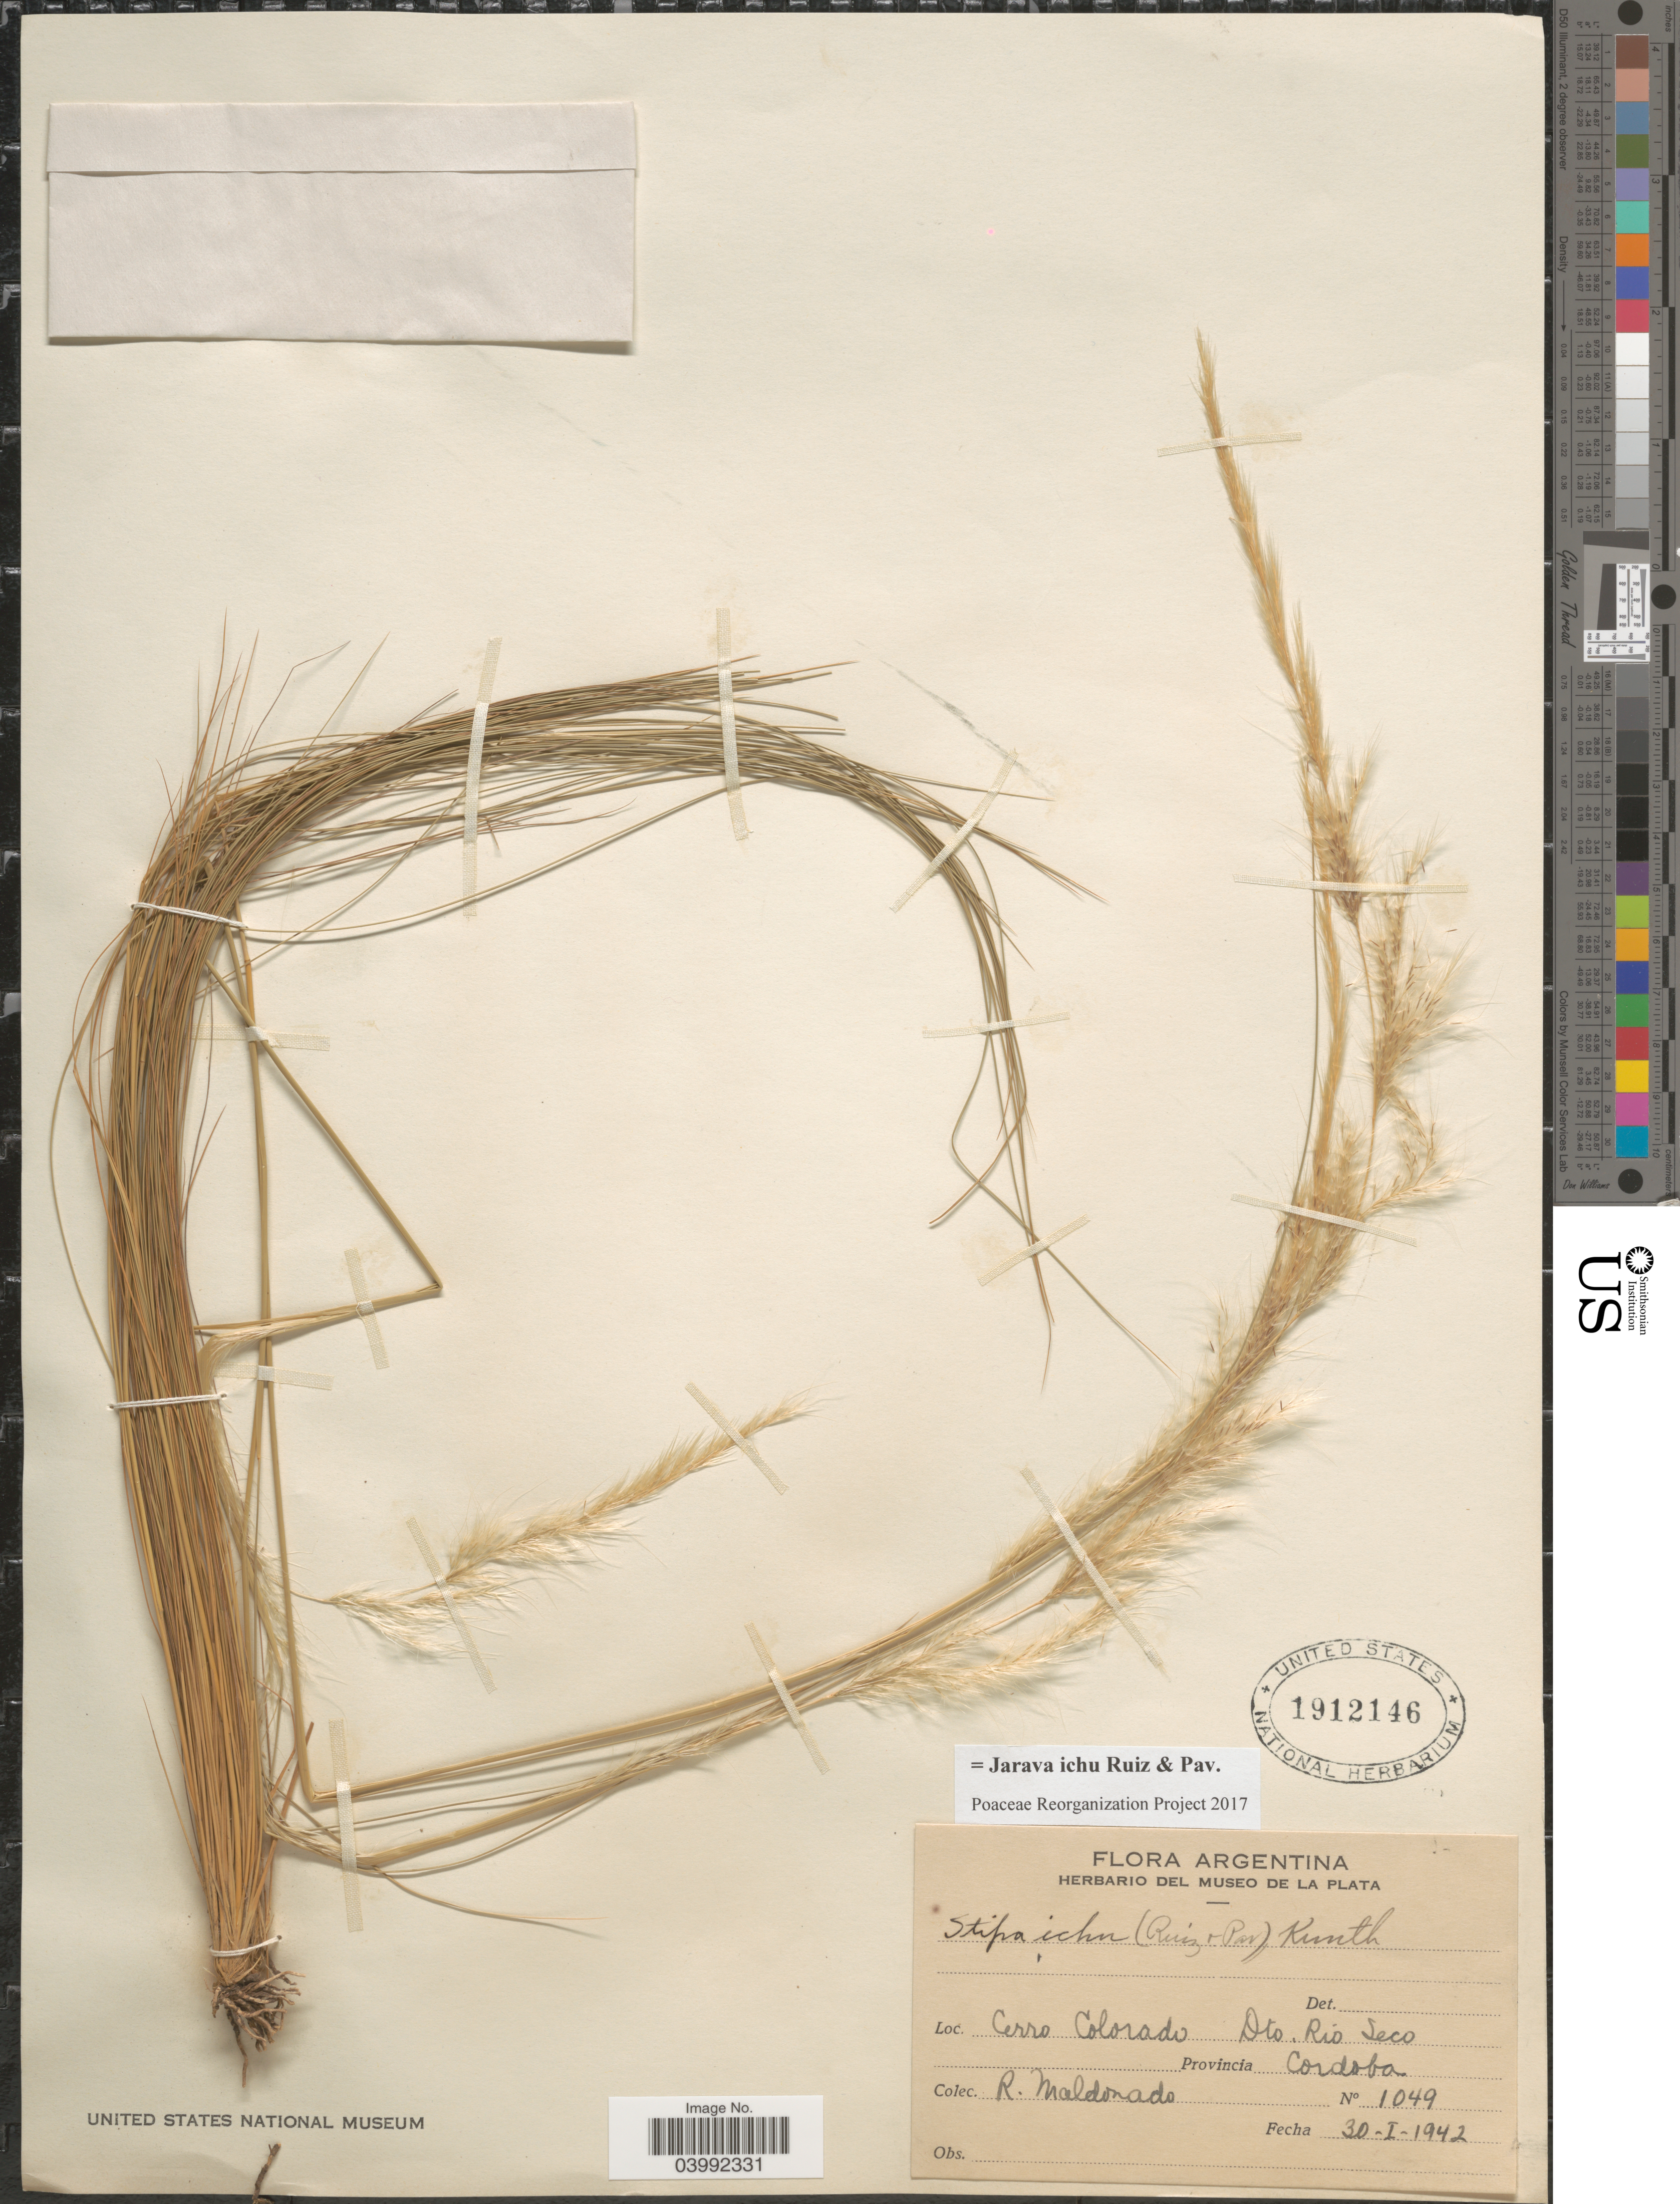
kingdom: Plantae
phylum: Tracheophyta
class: Liliopsida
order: Poales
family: Poaceae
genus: Jarava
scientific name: Jarava ichu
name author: Ruiz & Pav.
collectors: R. Maldonado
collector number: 1049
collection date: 1942-01-30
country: Argentina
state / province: Cordoba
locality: Cerro Colorado, Dto. Rio Seco. Provincia Cordoba.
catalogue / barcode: US 1912146